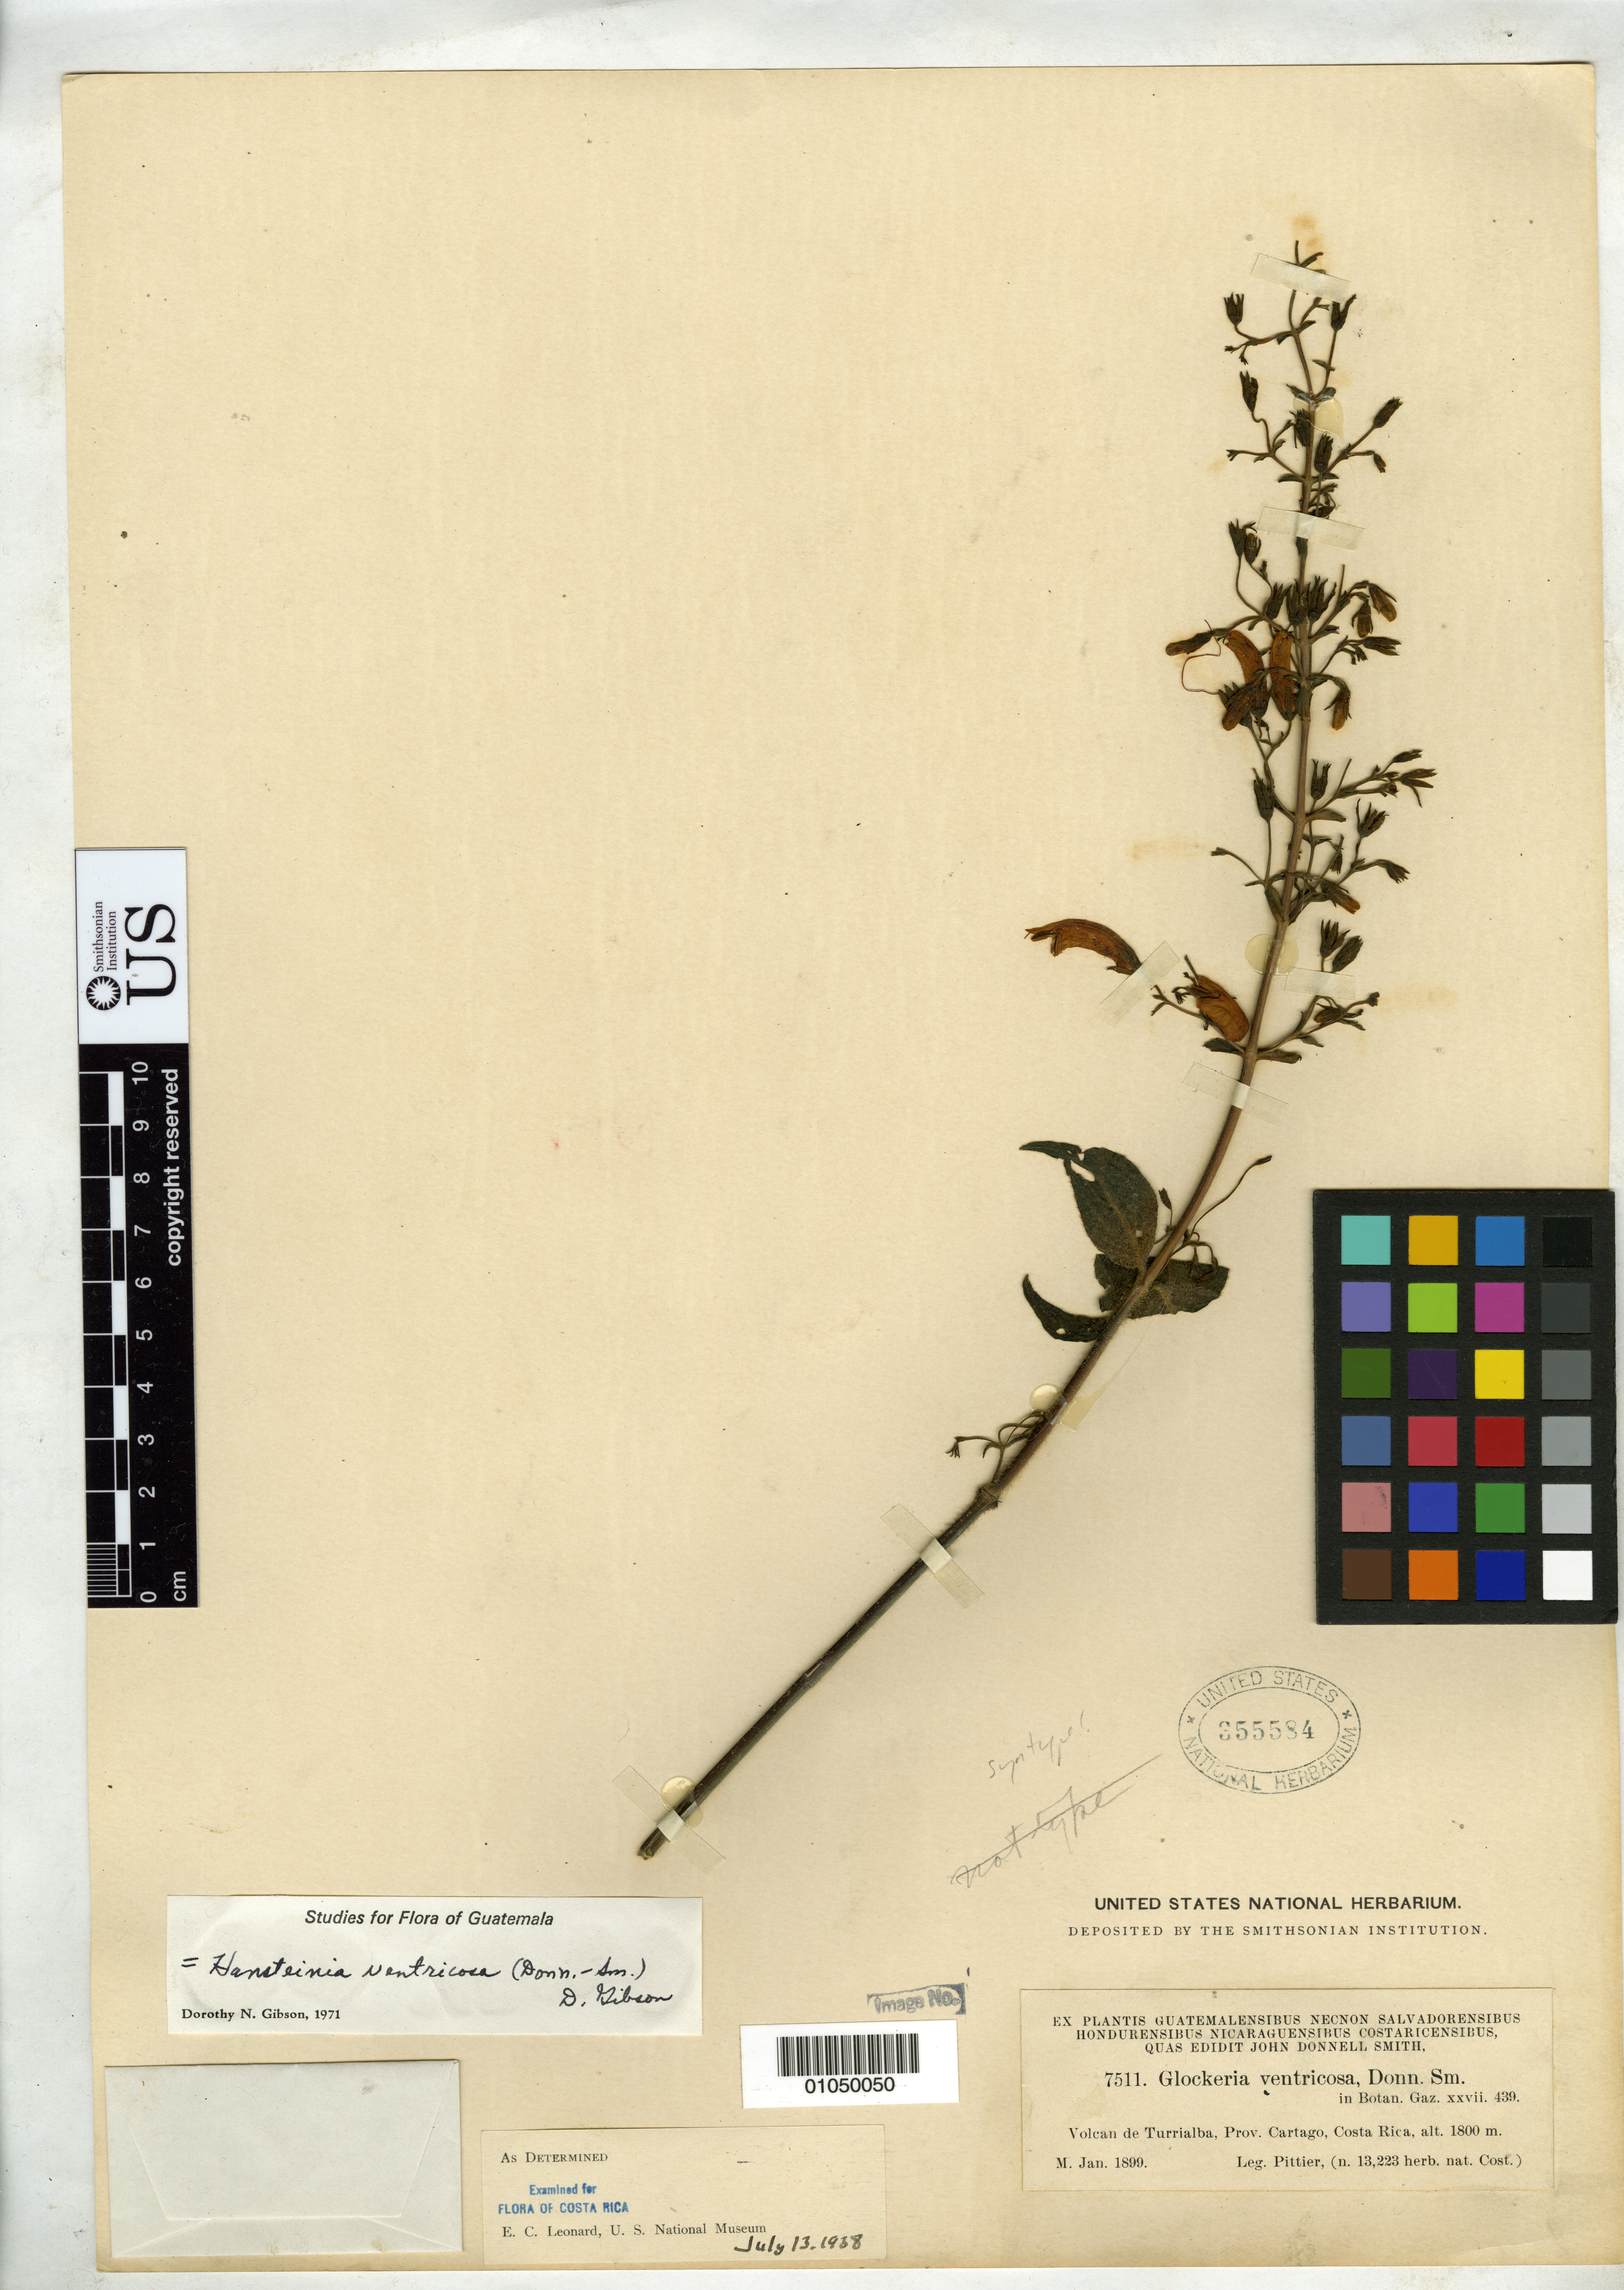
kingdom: Plantae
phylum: Tracheophyta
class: Magnoliopsida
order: Lamiales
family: Acanthaceae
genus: Glockeria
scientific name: Glockeria ventricosa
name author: Donn. Sm.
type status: Syntype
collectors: H. F. Pittier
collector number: J.D.S. 7511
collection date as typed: Jan 1899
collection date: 1899-01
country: Costa Rica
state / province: Cartago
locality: Volcan de Turrialba, Prov. Cartago.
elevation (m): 1800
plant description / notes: Lectotype collection is Pittier 3519 as (effectively) designated by L.H. Durkee, Ann. Missouri Bot. Gard. 65: 203 (1978).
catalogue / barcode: US 355584